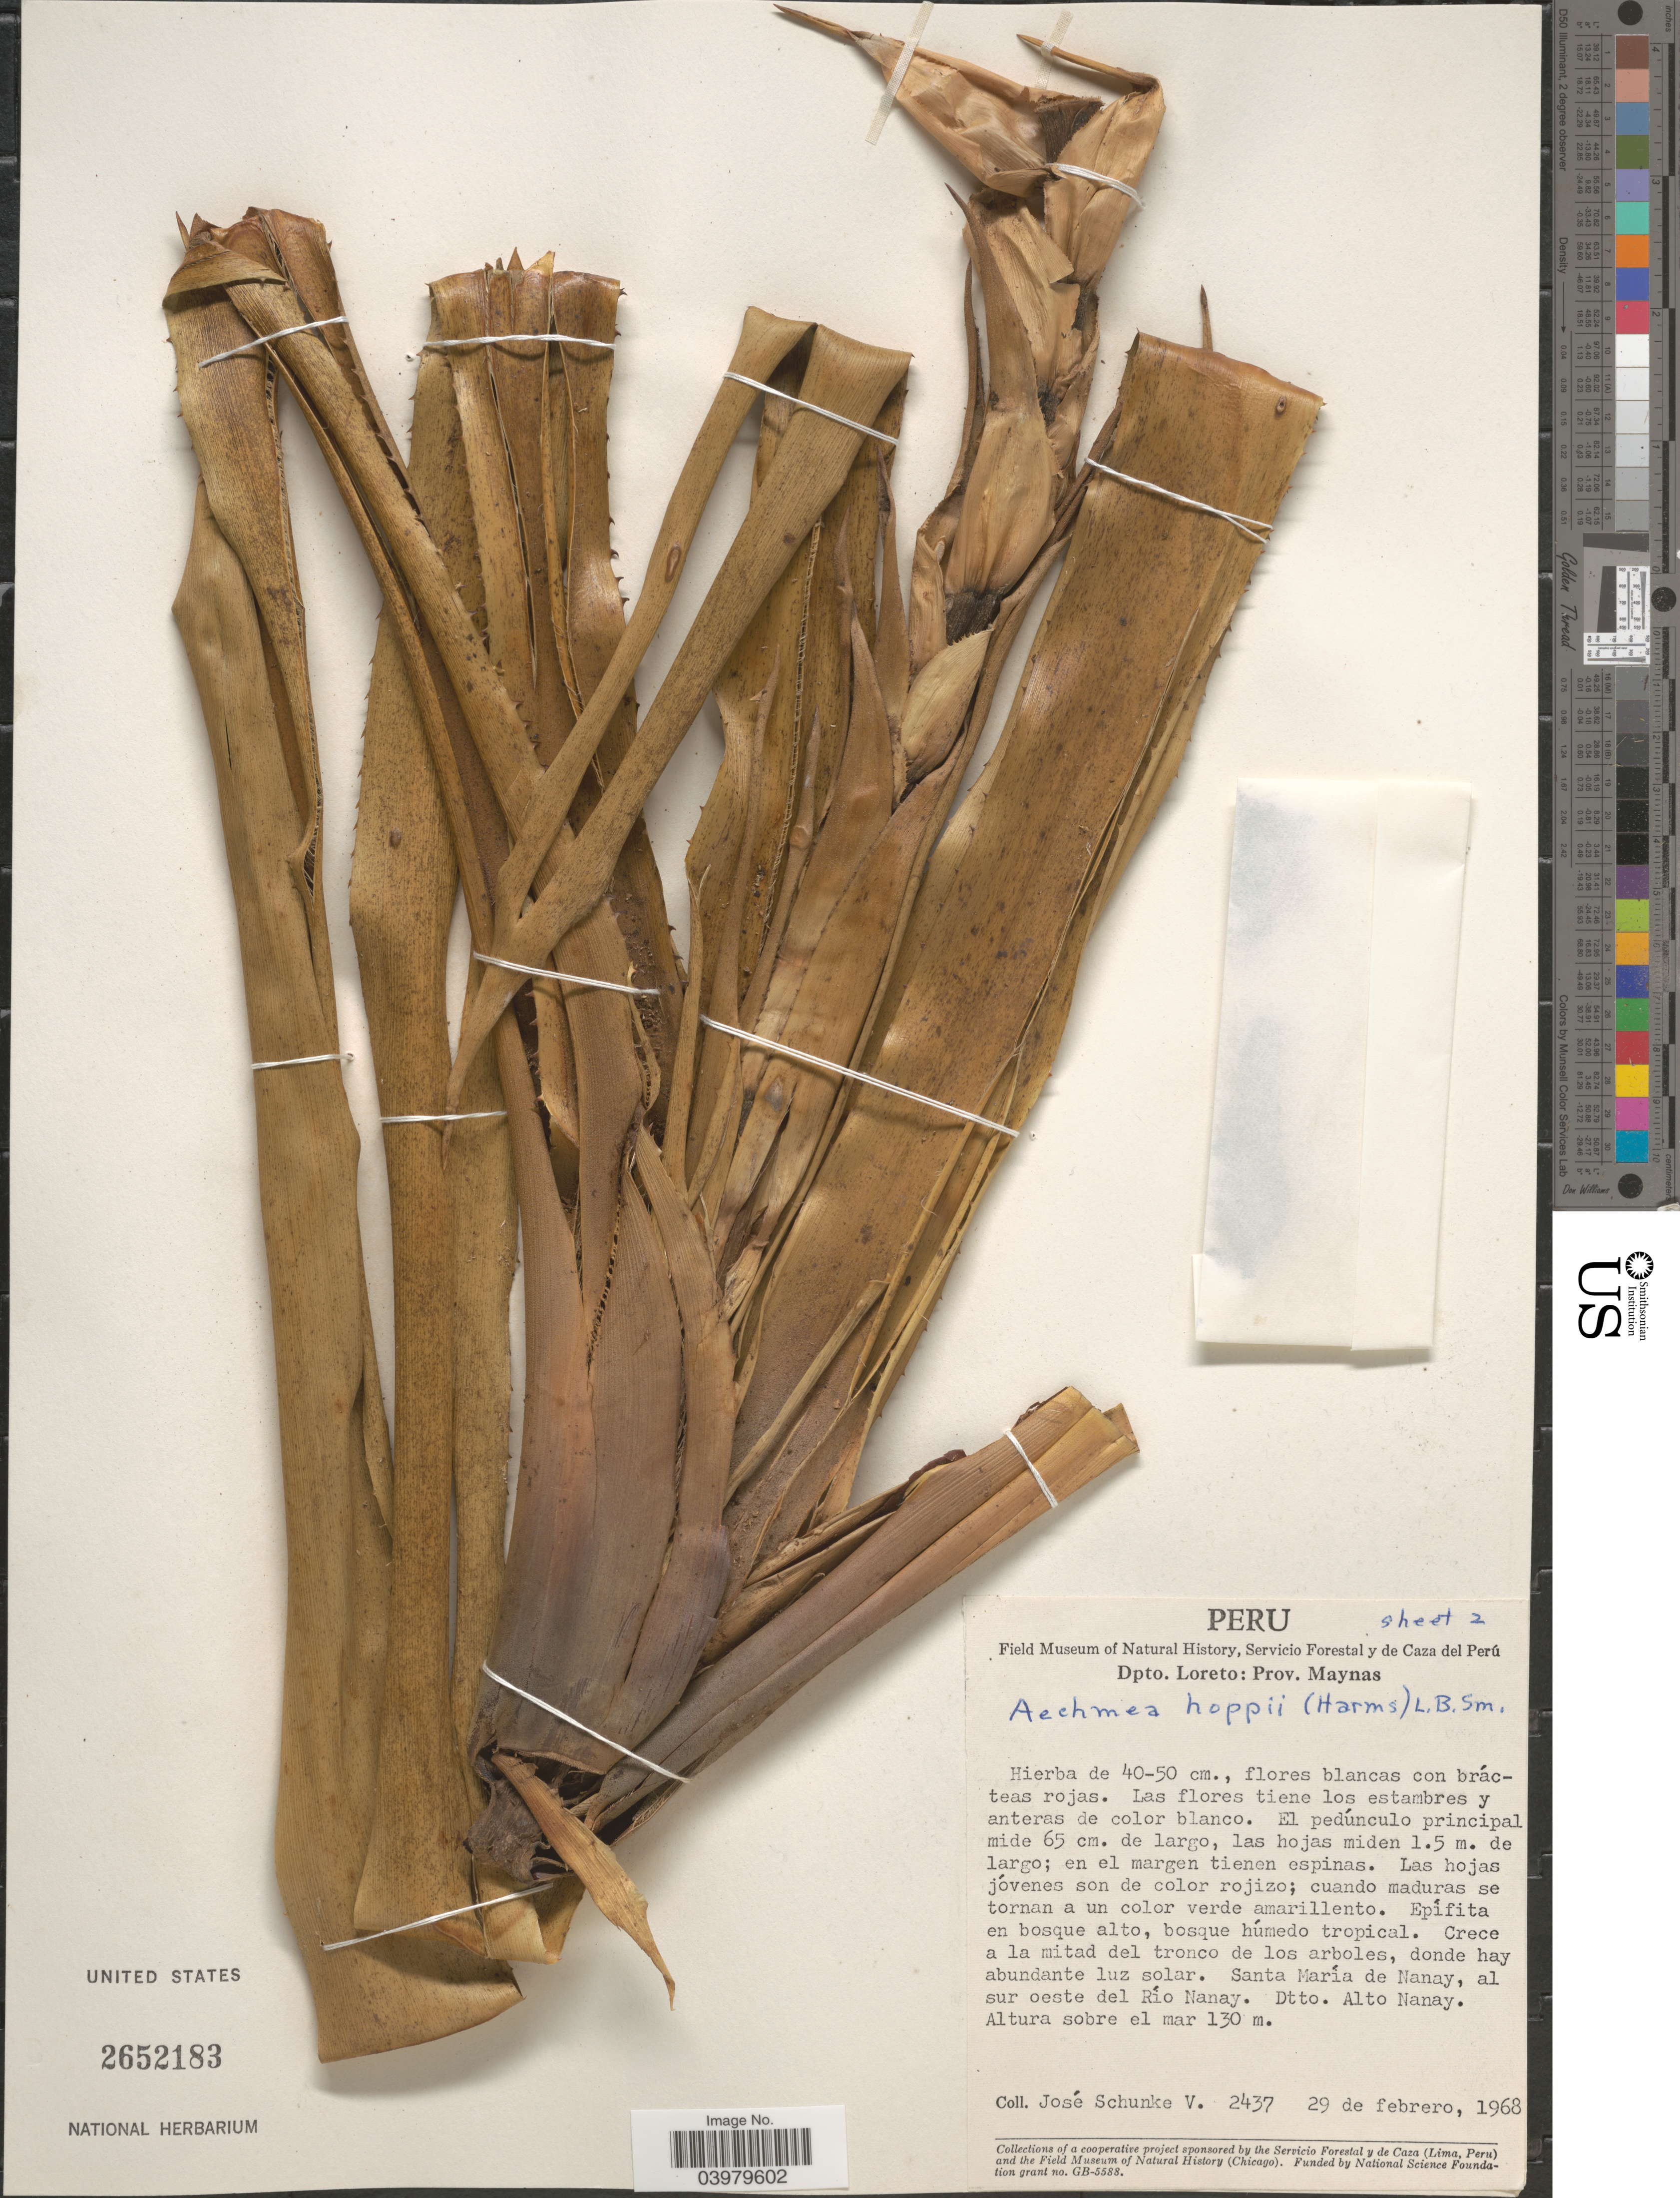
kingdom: Plantae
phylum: Tracheophyta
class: Liliopsida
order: Poales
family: Bromeliaceae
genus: Aechmea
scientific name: Aechmea hoppii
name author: (Harms) L.B. Sm.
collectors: J. Schunke Vigo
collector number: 2437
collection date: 1968-02-29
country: Peru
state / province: Loreto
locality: Dpto. Loreto: Prov. Maynas. Santa María de Nanay, al sur oeste del Río Nanay. Dtto. Alto Nanay.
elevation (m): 130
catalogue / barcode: US 2652183